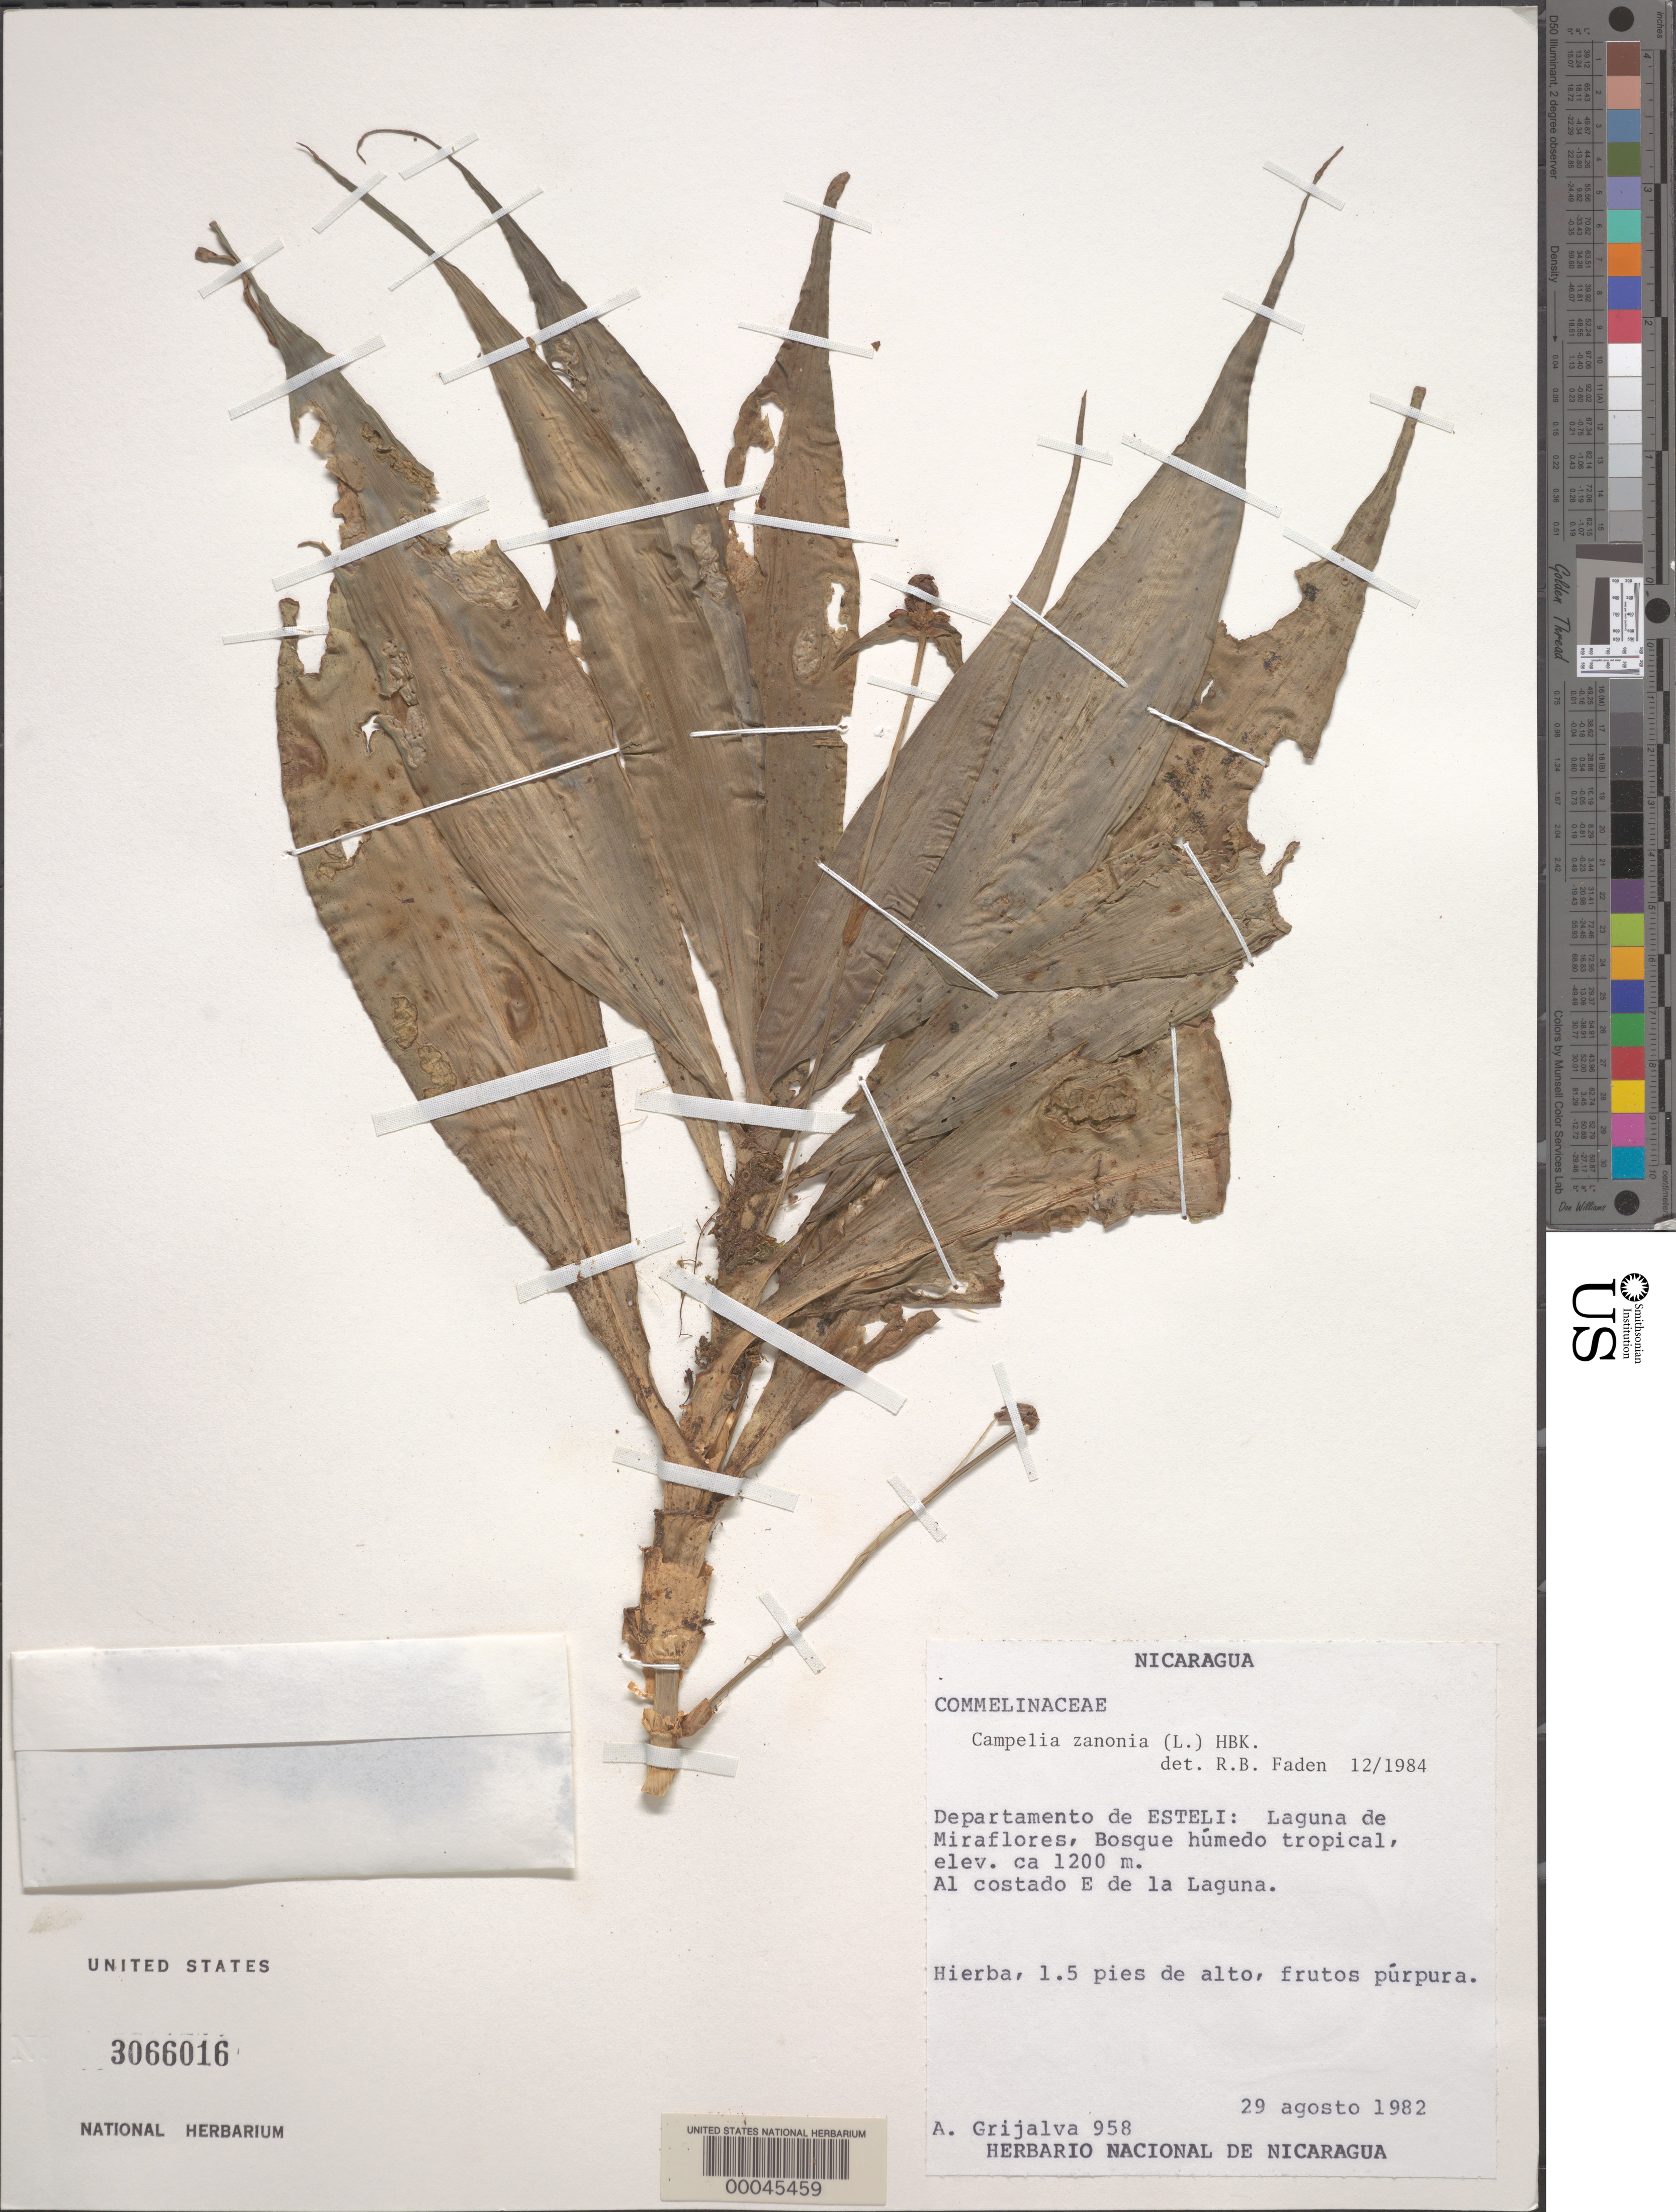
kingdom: Plantae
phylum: Tracheophyta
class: Liliopsida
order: Commelinales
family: Commelinaceae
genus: Tradescantia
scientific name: Tradescantia zanonia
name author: (L.) Sw.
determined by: Faden, Robert B., (US), Smithsonian Institution - National Museum of Natural History (UNITED STATES)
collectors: A. Grijalva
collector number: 958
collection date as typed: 29 Aug 1982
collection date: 1982-08-29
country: Nicaragua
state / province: Estelí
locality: Laguna de miraflores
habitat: Tropical forest, e coast of laguna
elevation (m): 1200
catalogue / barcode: US 3066016